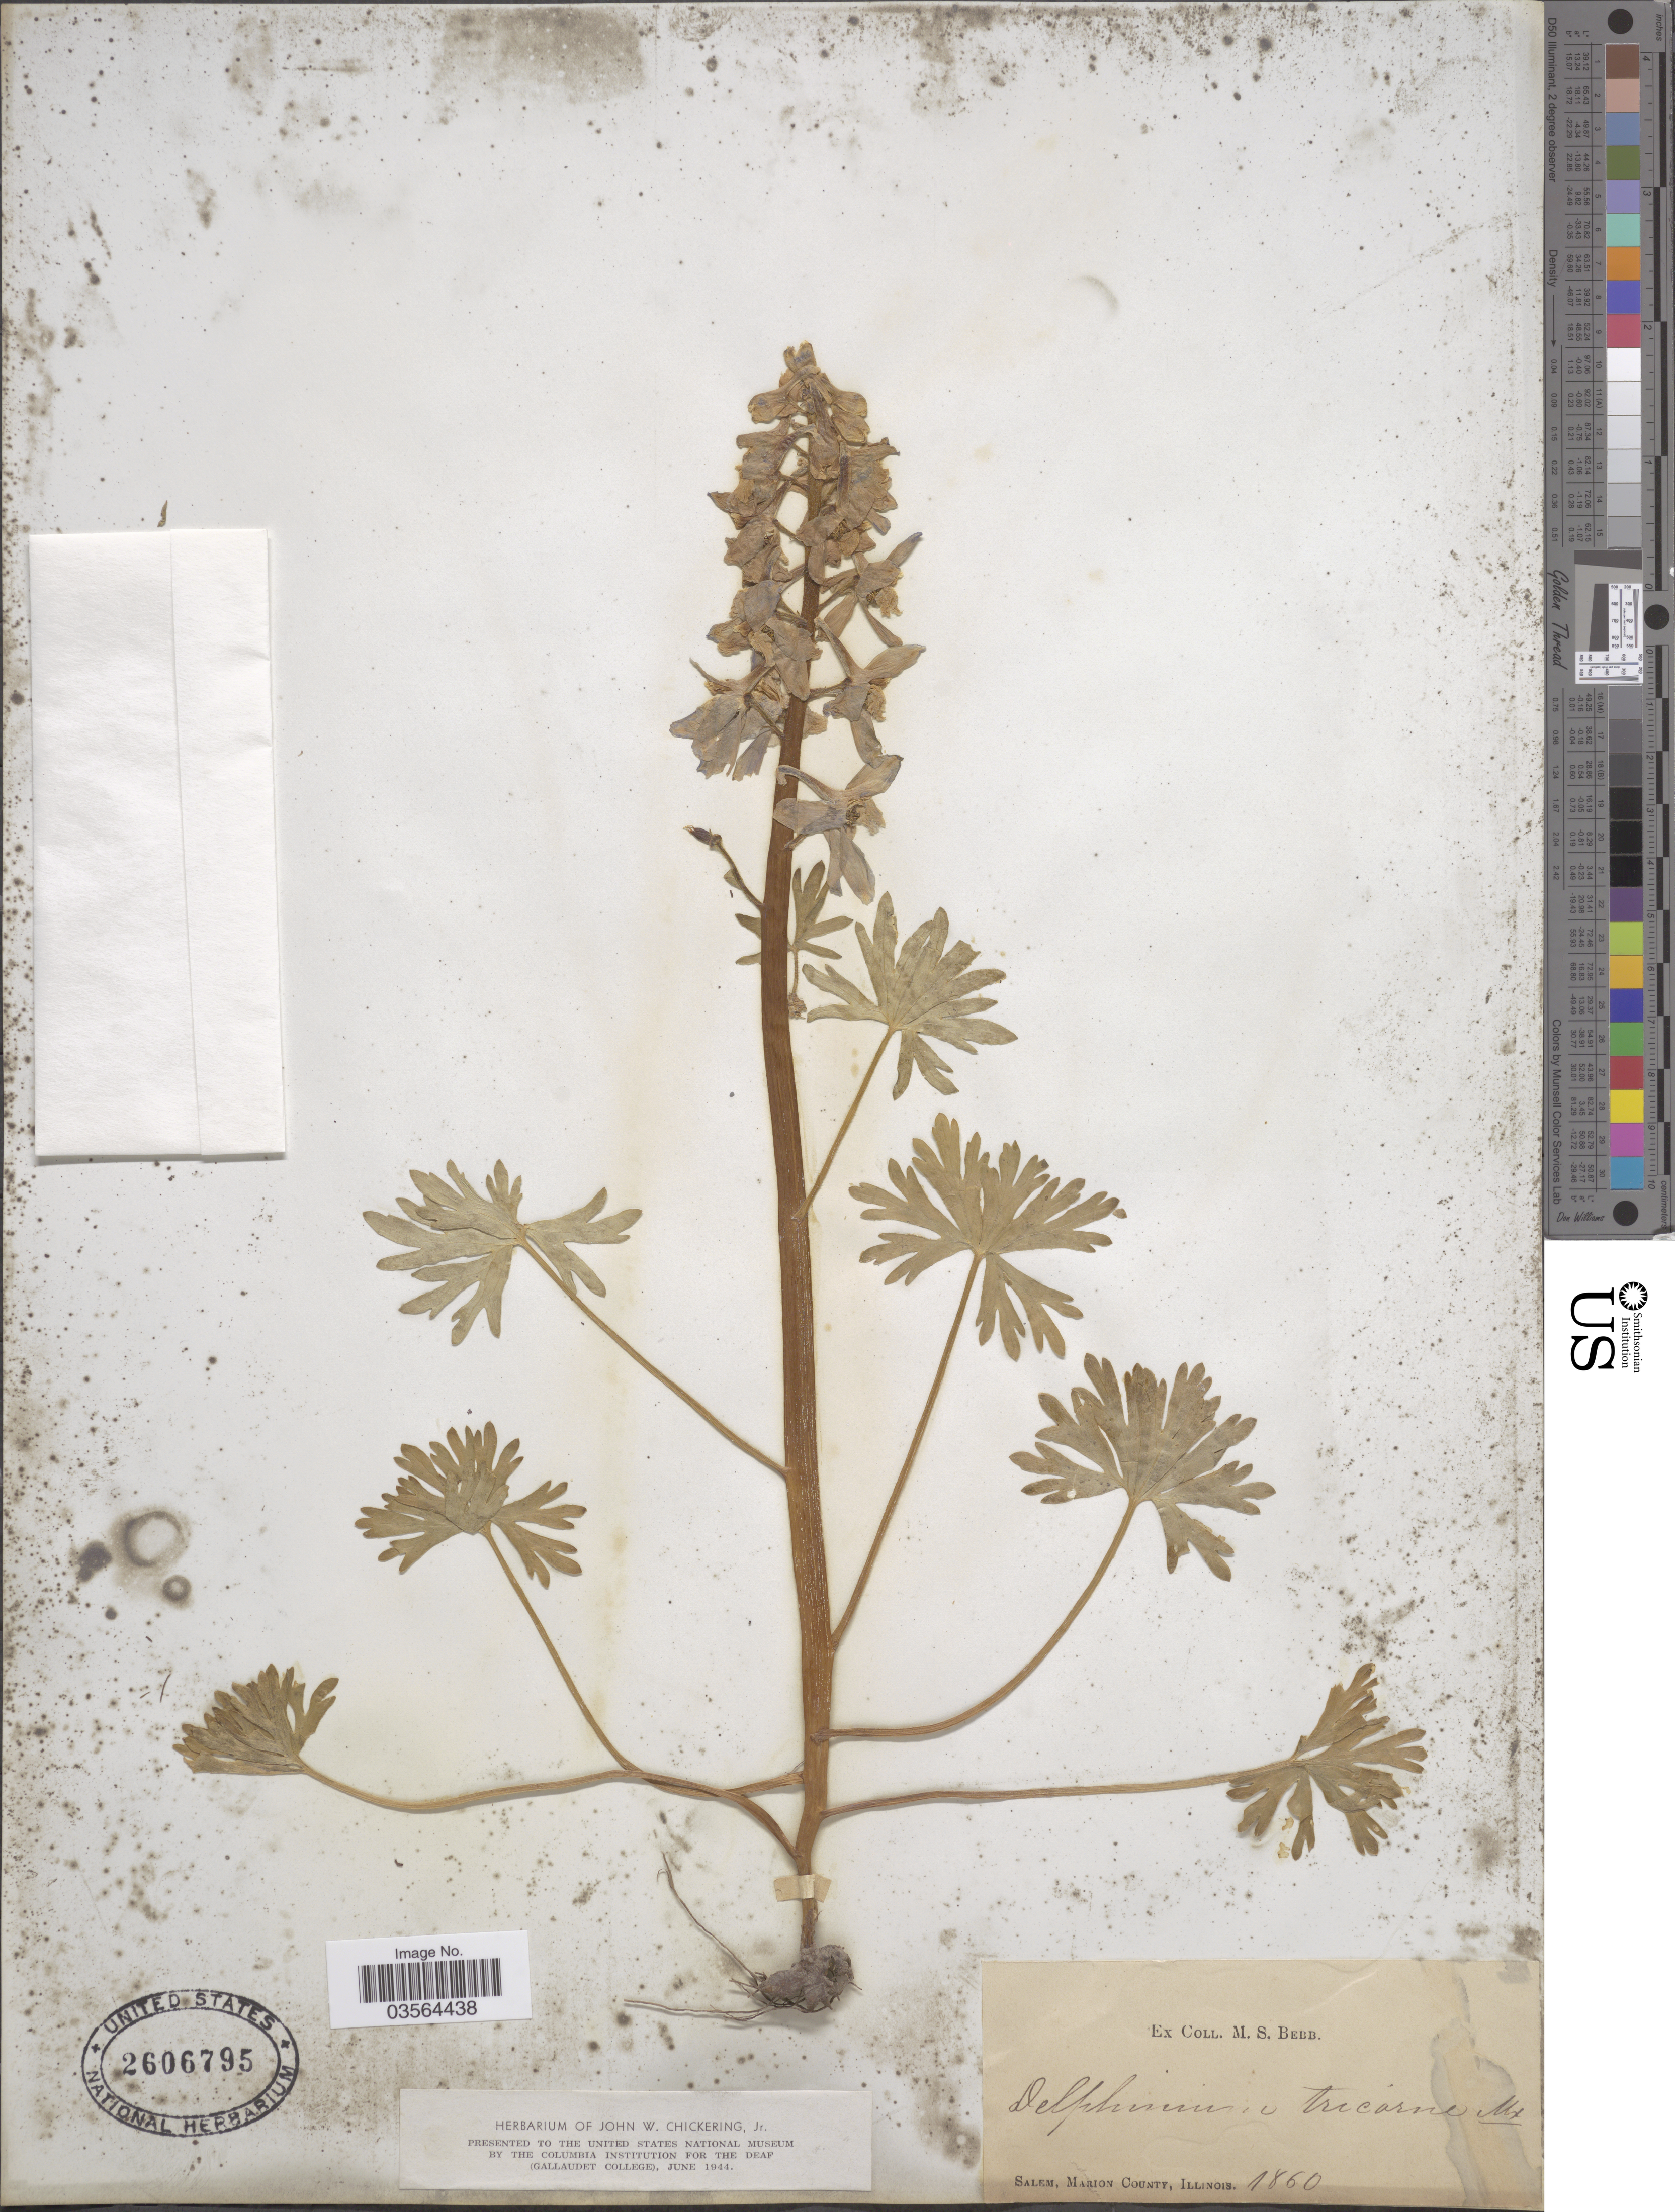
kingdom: Plantae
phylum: Tracheophyta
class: Magnoliopsida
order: Ranunculales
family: Ranunculaceae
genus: Delphinium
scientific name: Delphinium tricorne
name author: Michx.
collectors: M. Bebb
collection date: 1860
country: United States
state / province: Illinois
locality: Salem, Marion County.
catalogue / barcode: US 2606795